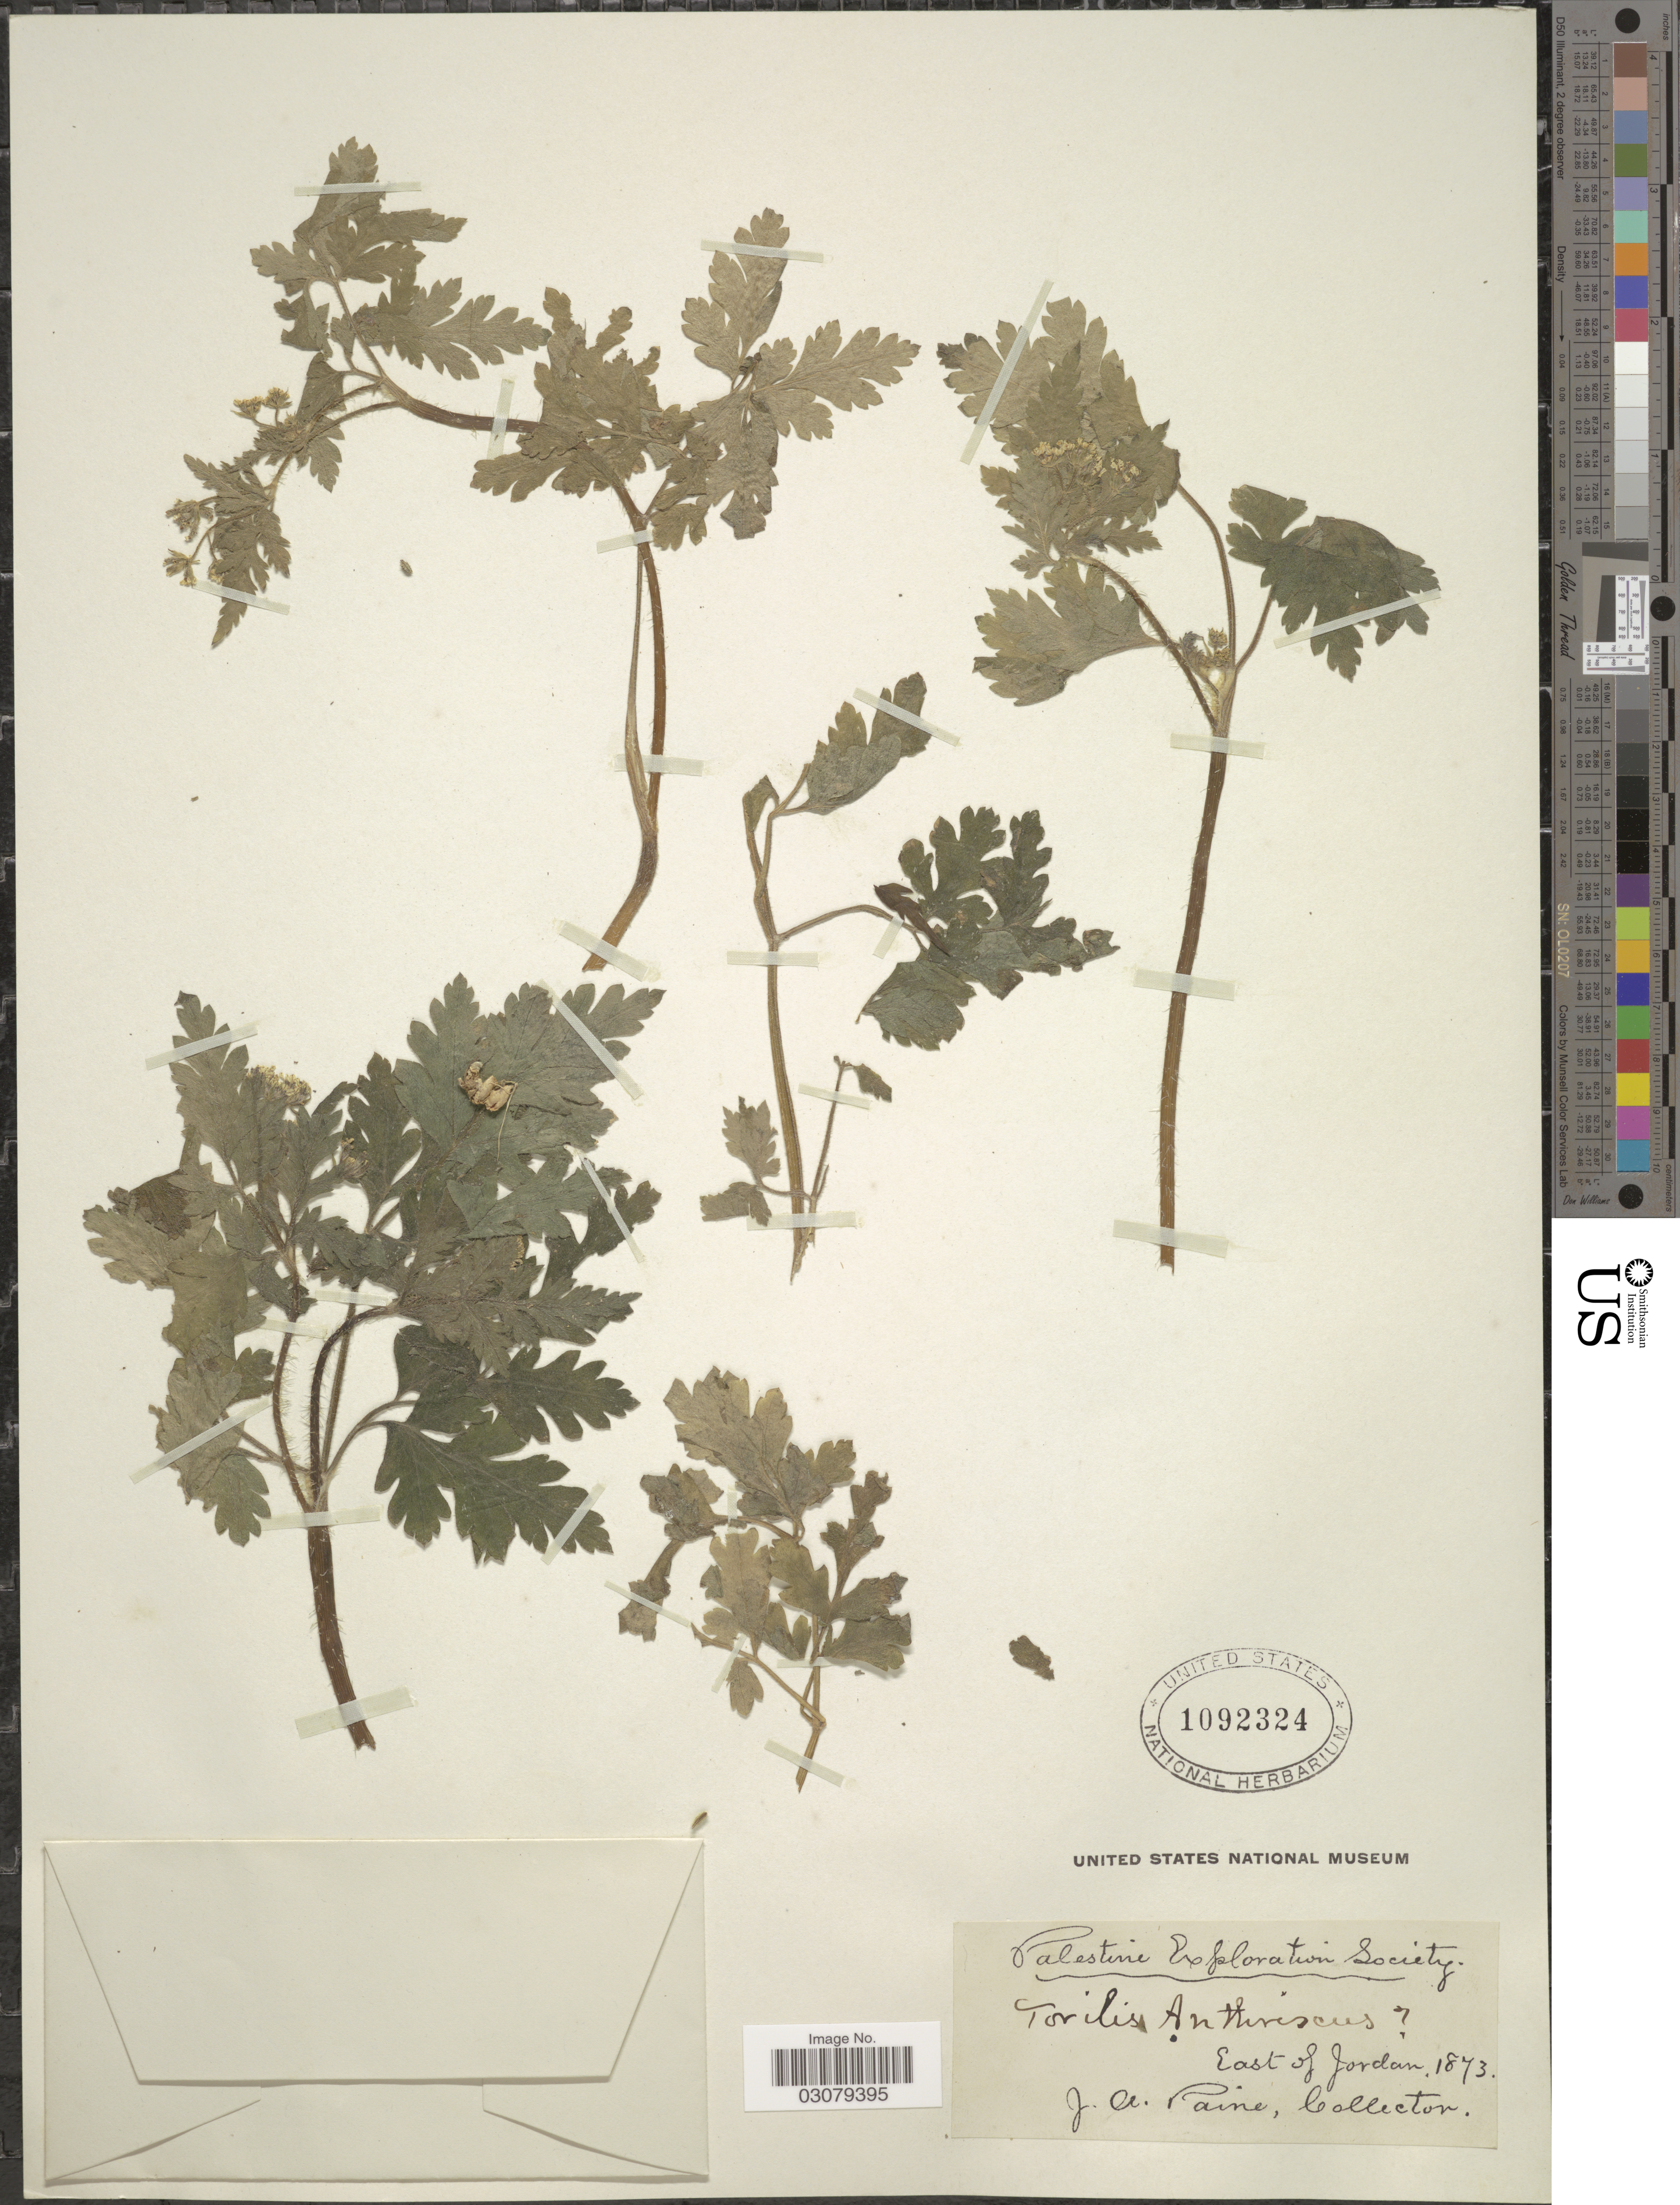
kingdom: Plantae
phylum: Tracheophyta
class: Magnoliopsida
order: Apiales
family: Apiaceae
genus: Torilis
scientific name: Torilis japonica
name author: (Houtt.) DC.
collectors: J. A. Paine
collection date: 1873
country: Jordan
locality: Palestine. East of Jordan.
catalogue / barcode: US 1092324